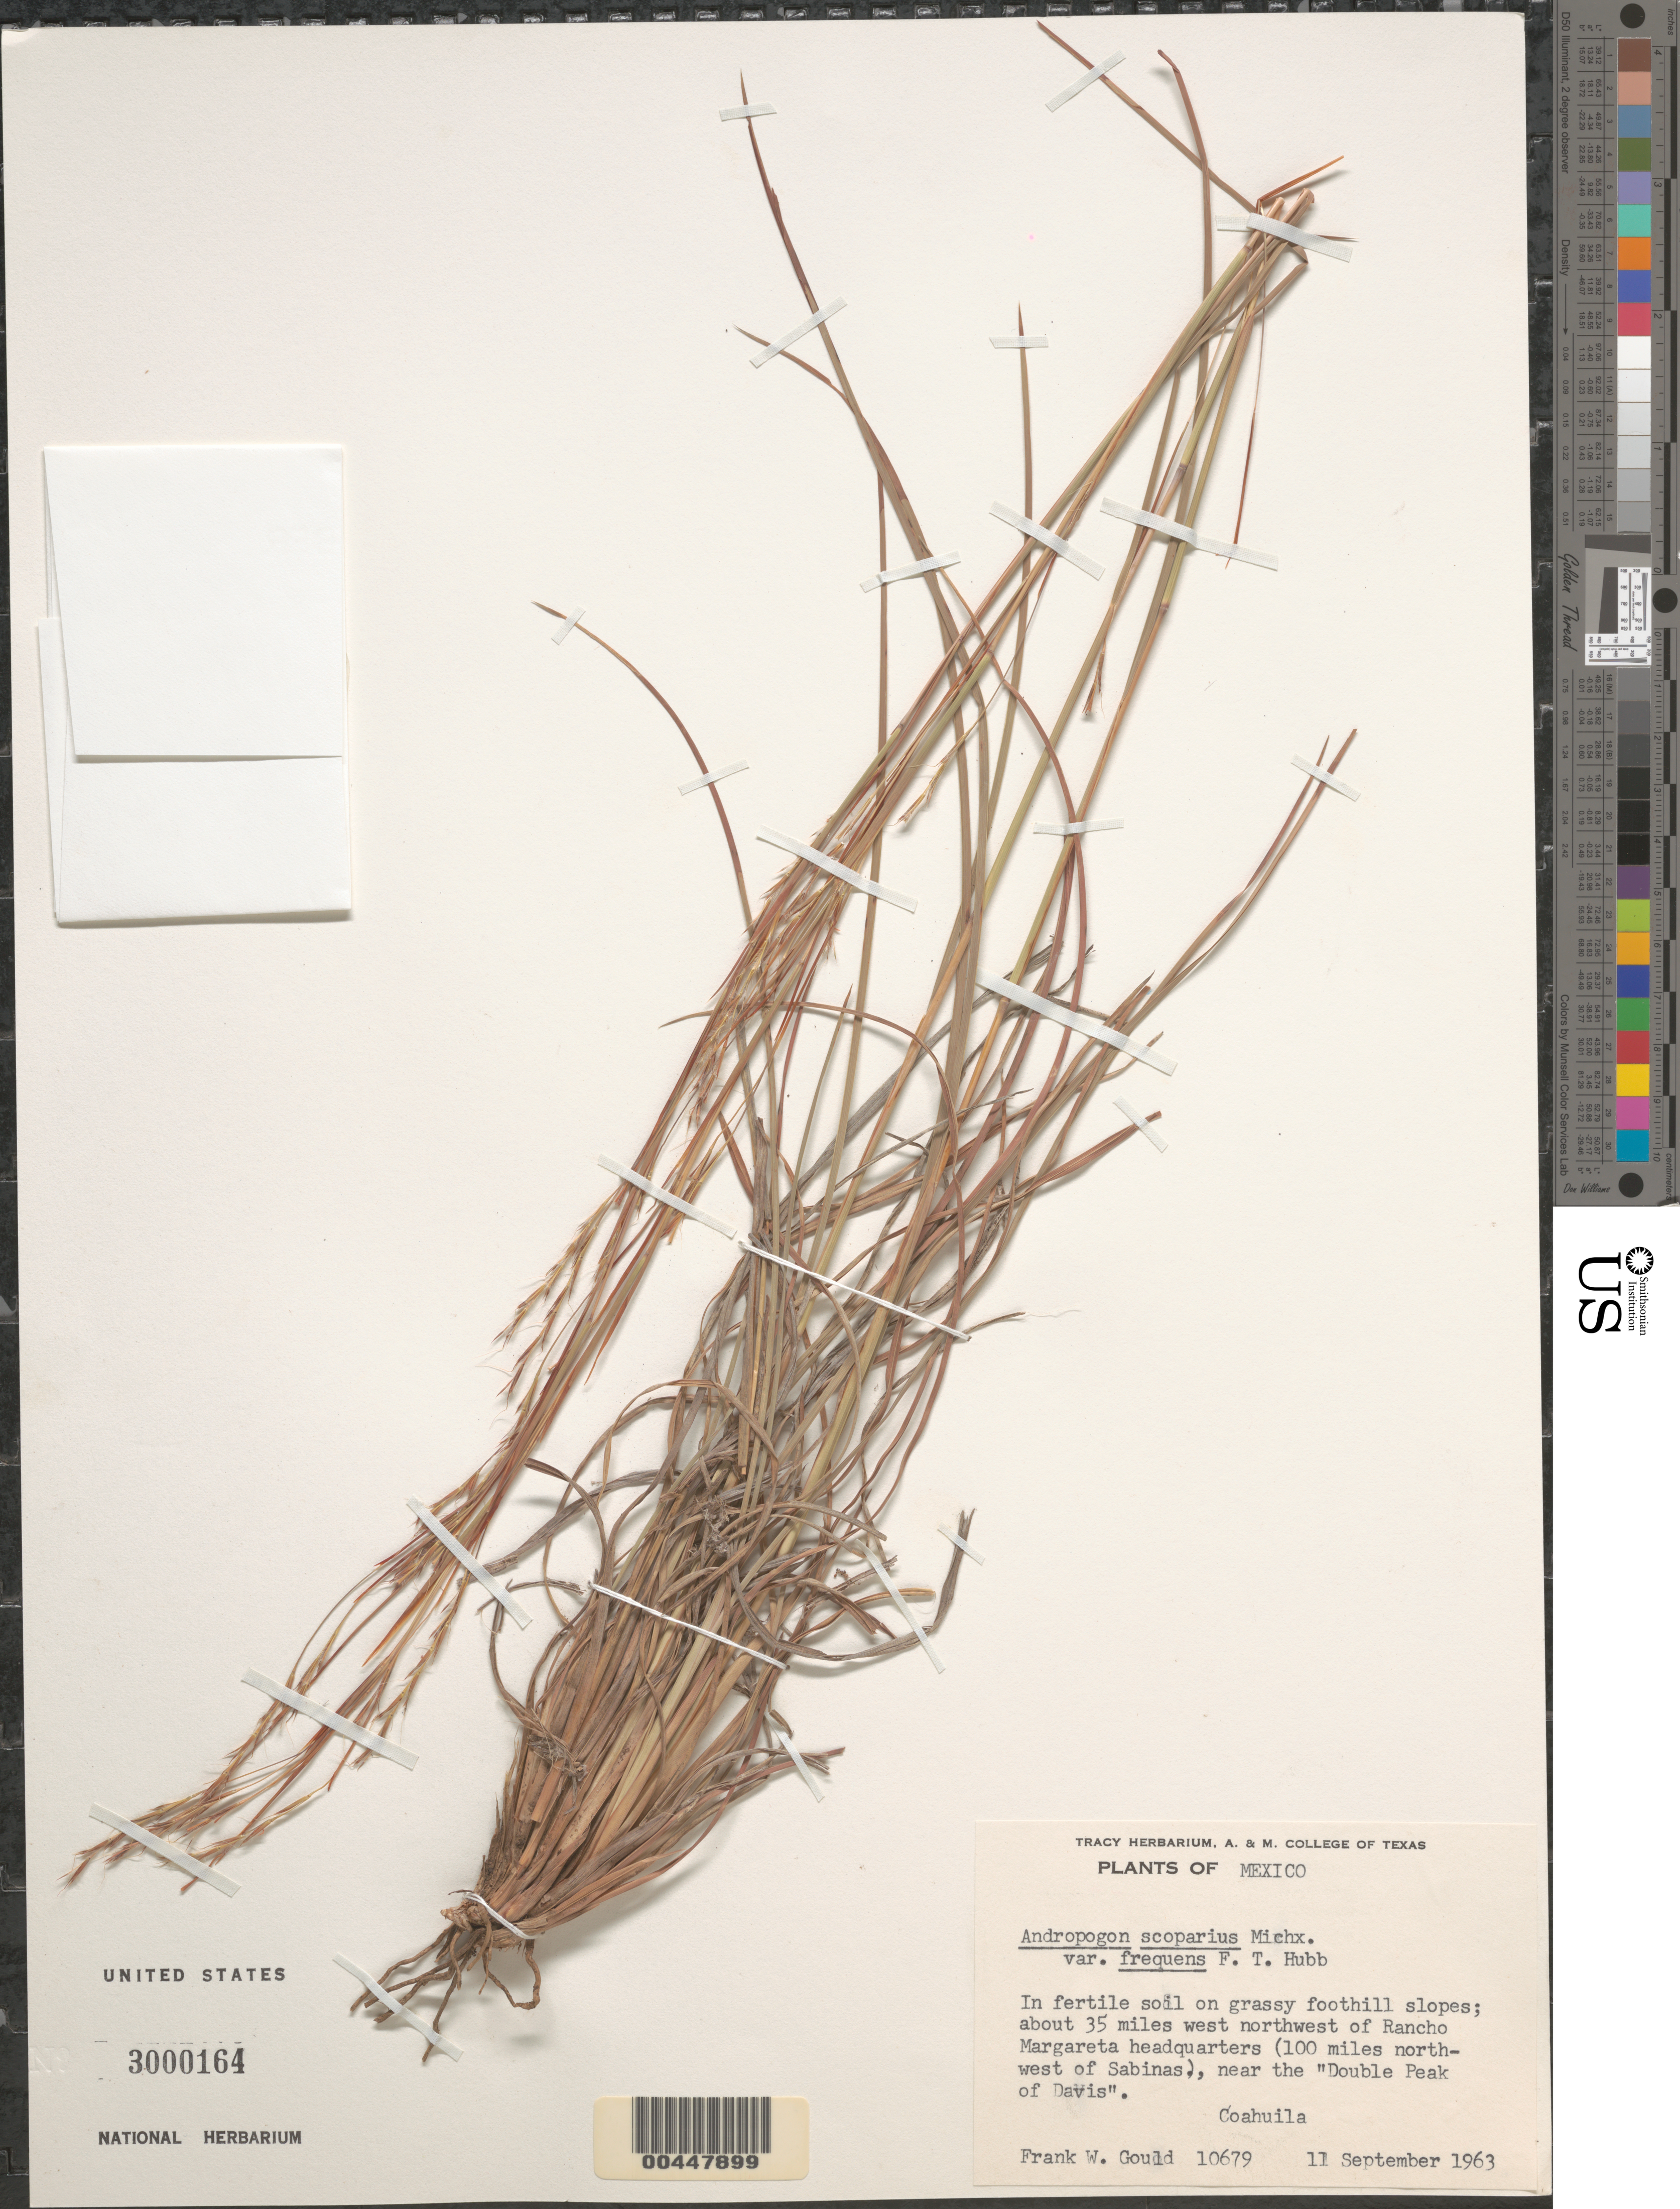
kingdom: Plantae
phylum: Tracheophyta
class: Liliopsida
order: Poales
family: Poaceae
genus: Andropogon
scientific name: Andropogon scoparius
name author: Michx.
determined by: Hubbard, F. T.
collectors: F. W. Gould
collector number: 10679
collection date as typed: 11 Sep 1963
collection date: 1963-09-11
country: Mexico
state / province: Coahuila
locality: About 35 miles WNW of Rancho Margareta headquarters (100 miles NW of Sabinas), near the Double Peak of Davis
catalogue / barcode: US 3000164